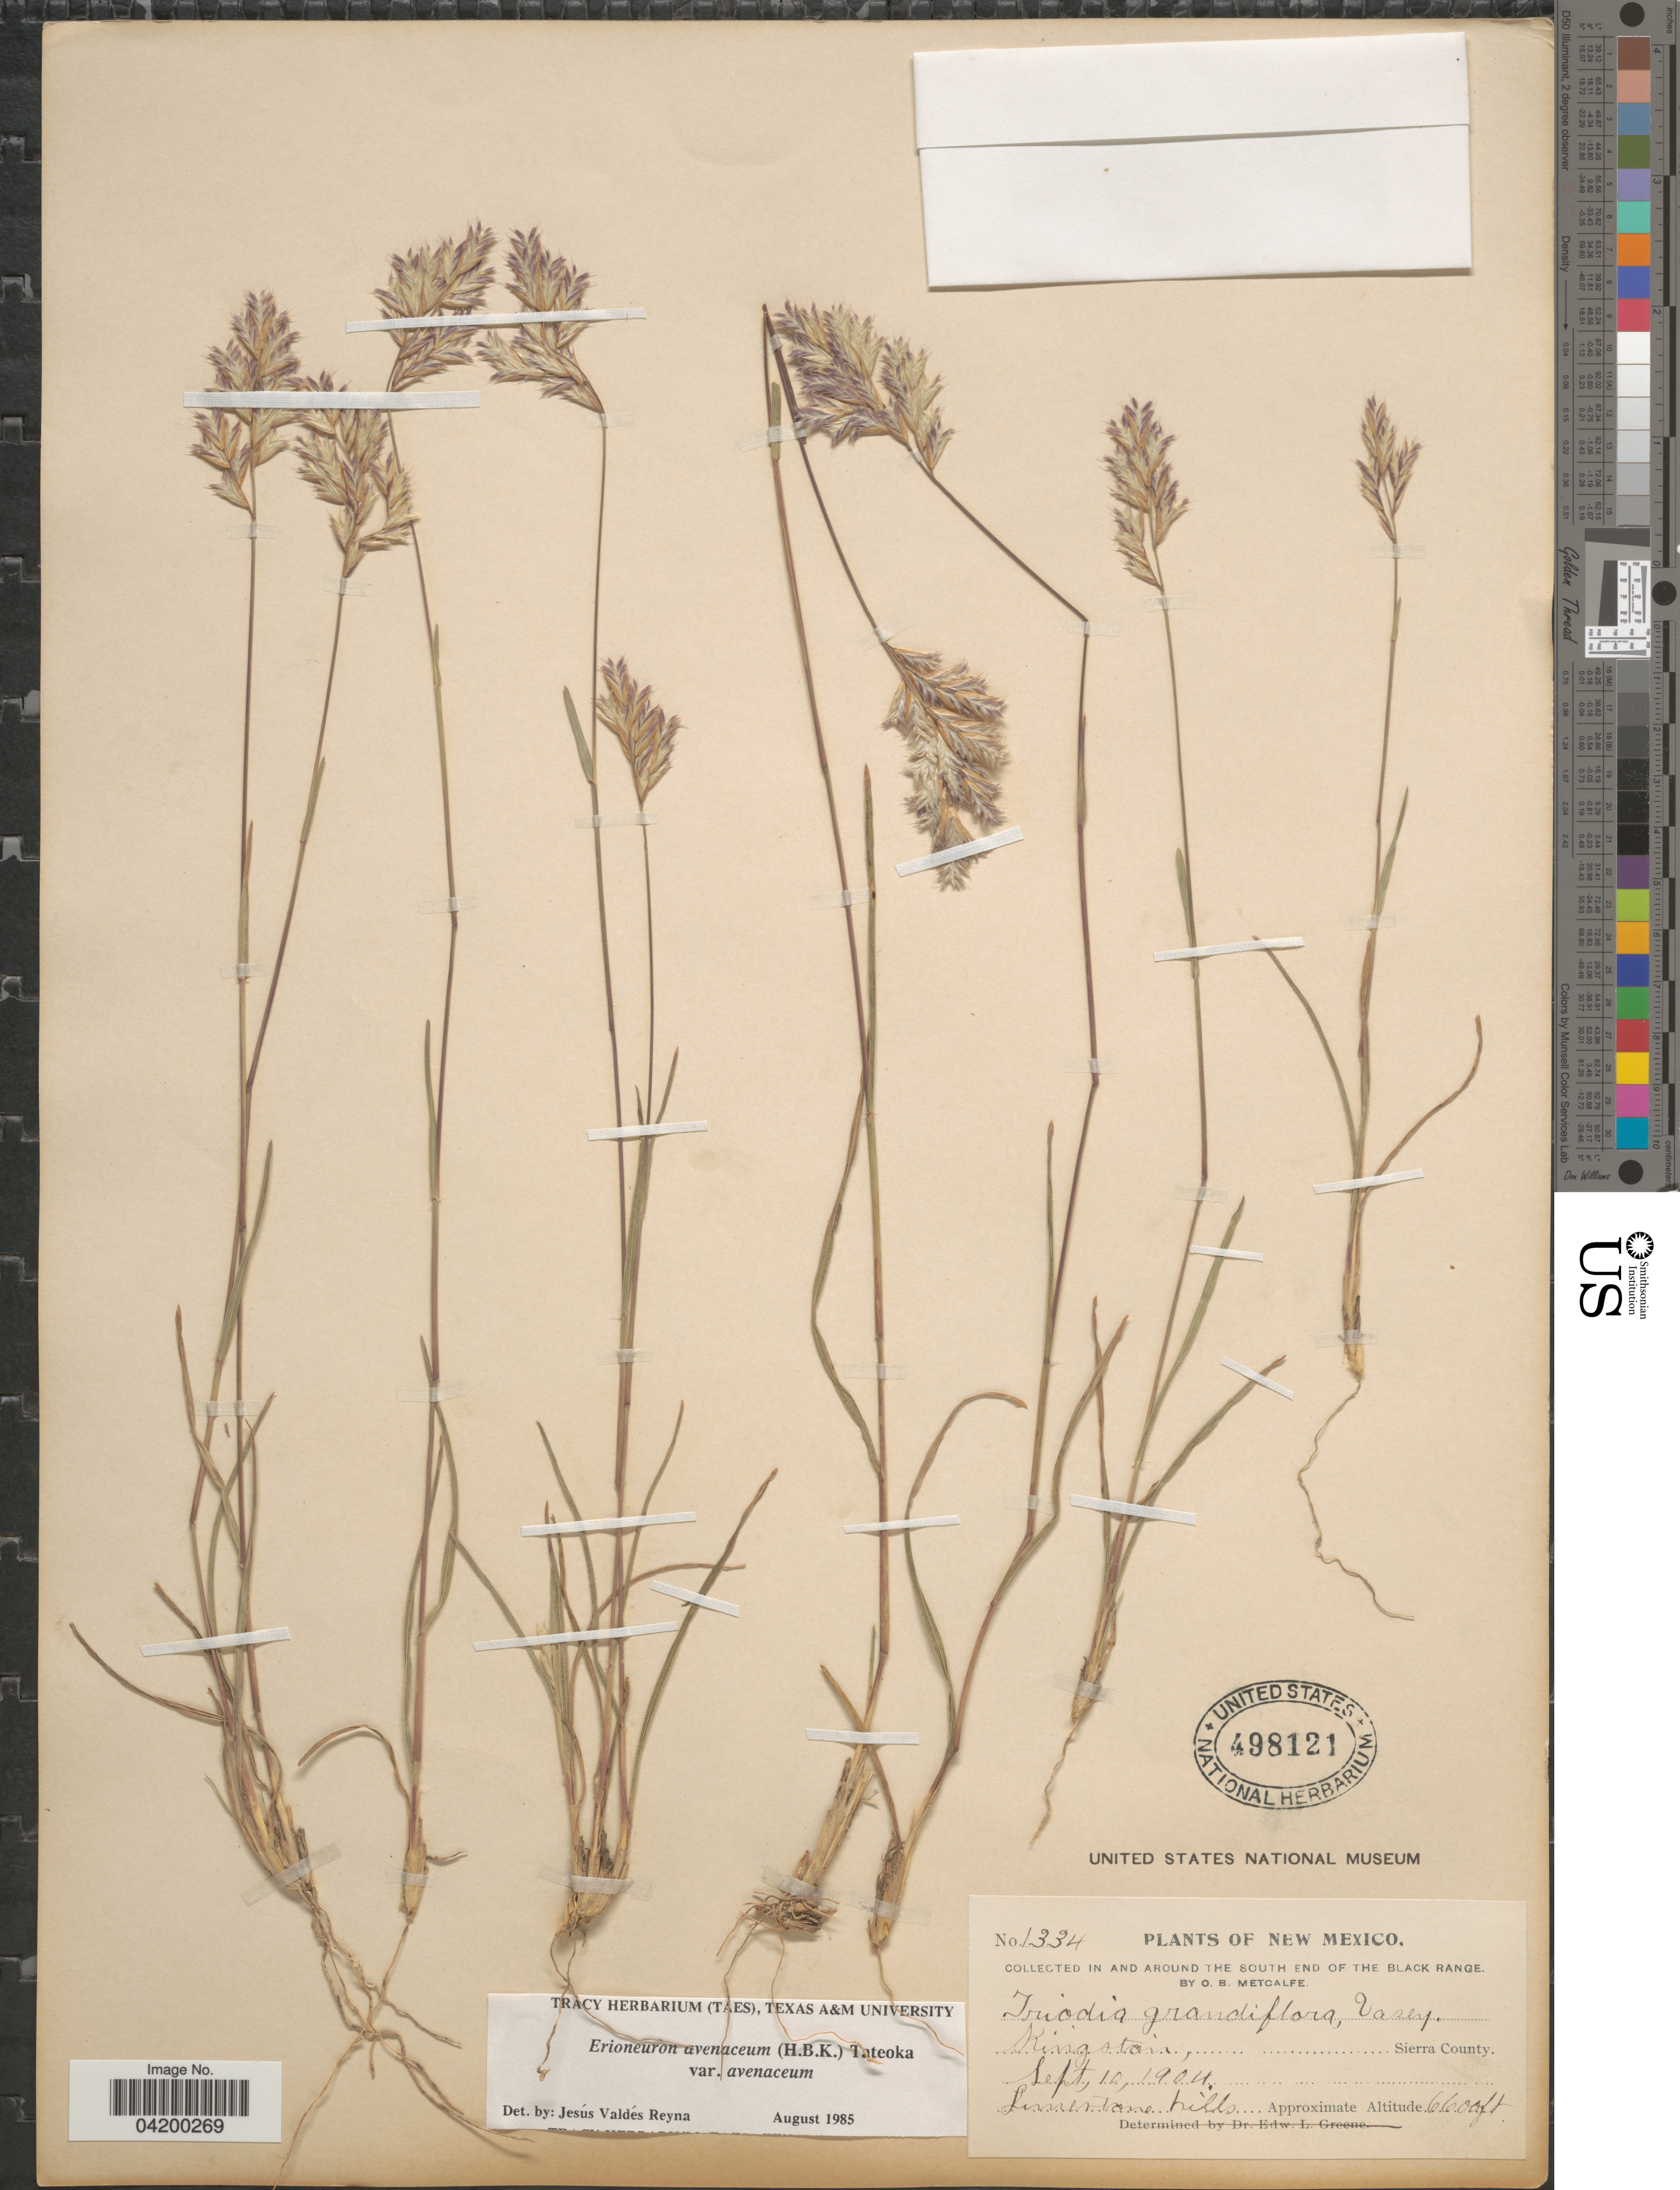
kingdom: Plantae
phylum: Tracheophyta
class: Liliopsida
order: Poales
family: Poaceae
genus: Erioneuron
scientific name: Erioneuron avenaceum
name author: (Kunth) Tateoka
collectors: O. Metcalf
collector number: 1334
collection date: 1904-09-10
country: United States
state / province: New Mexico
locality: In and around the south end of the Black Range. Kingston, Sierra County.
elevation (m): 2012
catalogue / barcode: US 498121